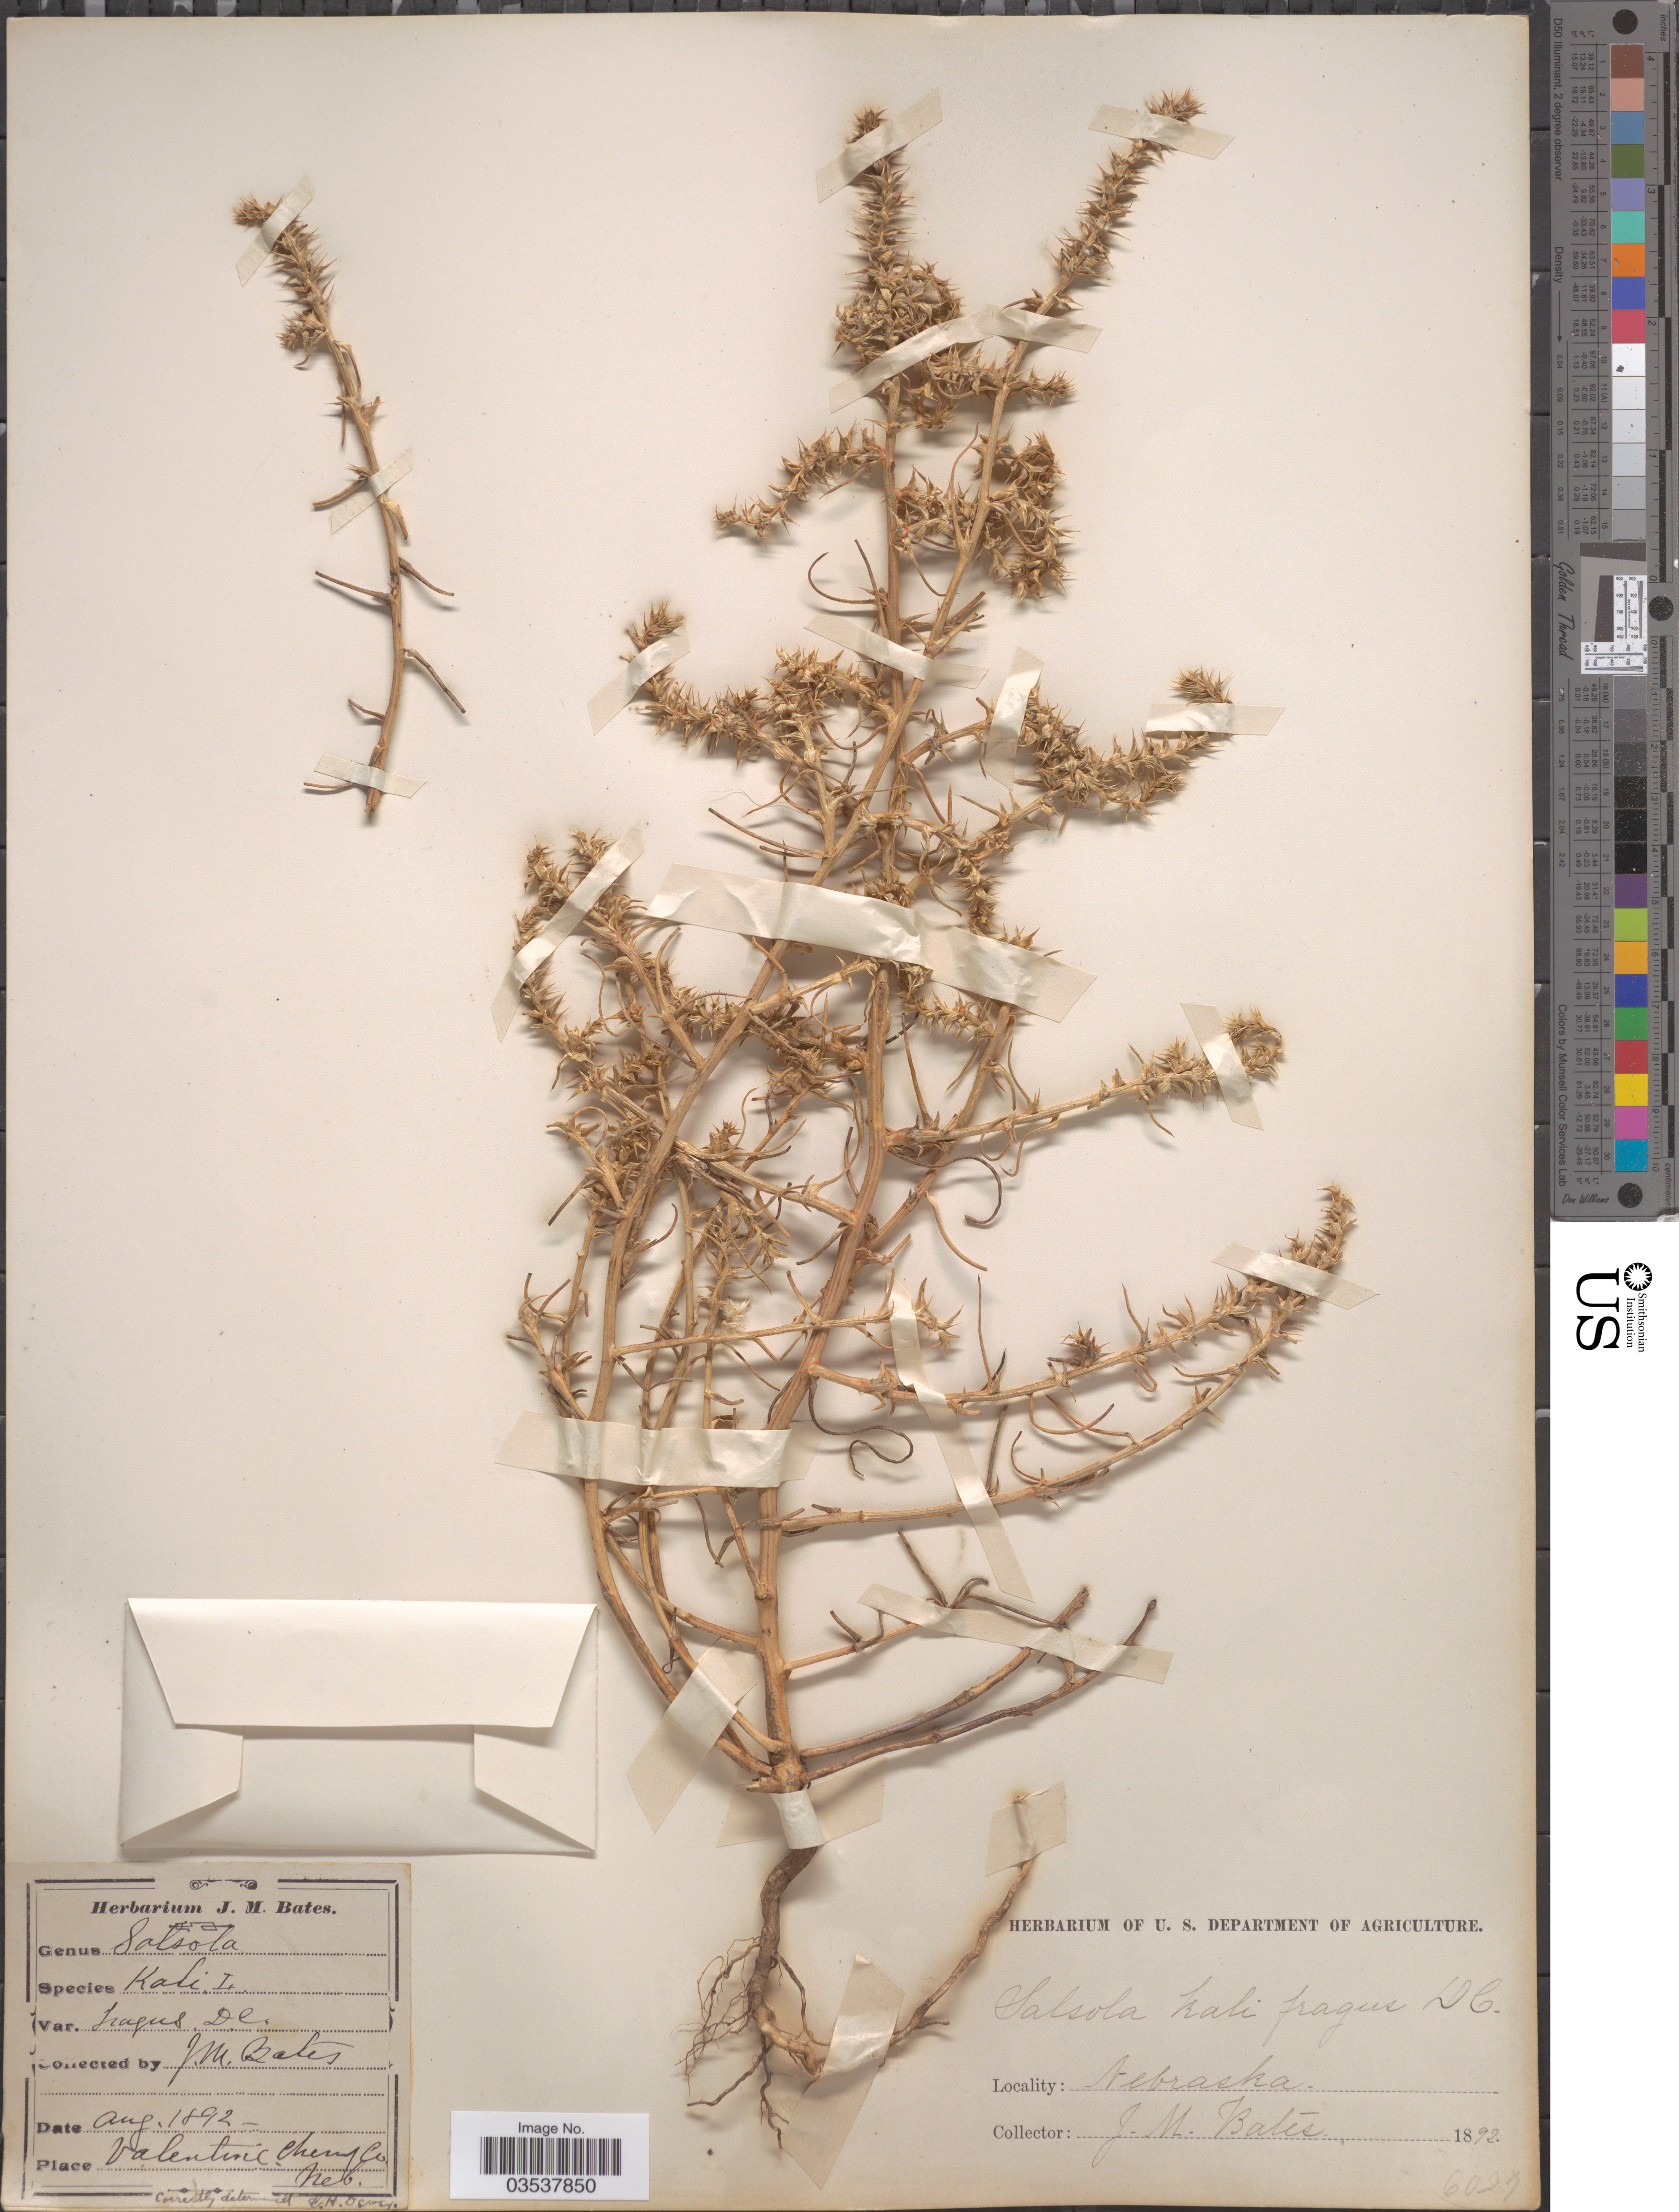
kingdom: Plantae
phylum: Tracheophyta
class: Magnoliopsida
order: Caryophyllales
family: Amaranthaceae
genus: Salsola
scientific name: Salsola pestifer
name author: A. Nelson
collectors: J. Bates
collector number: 6027*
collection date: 1892-08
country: United States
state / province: Nebraska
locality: Valentine Cherry Co.